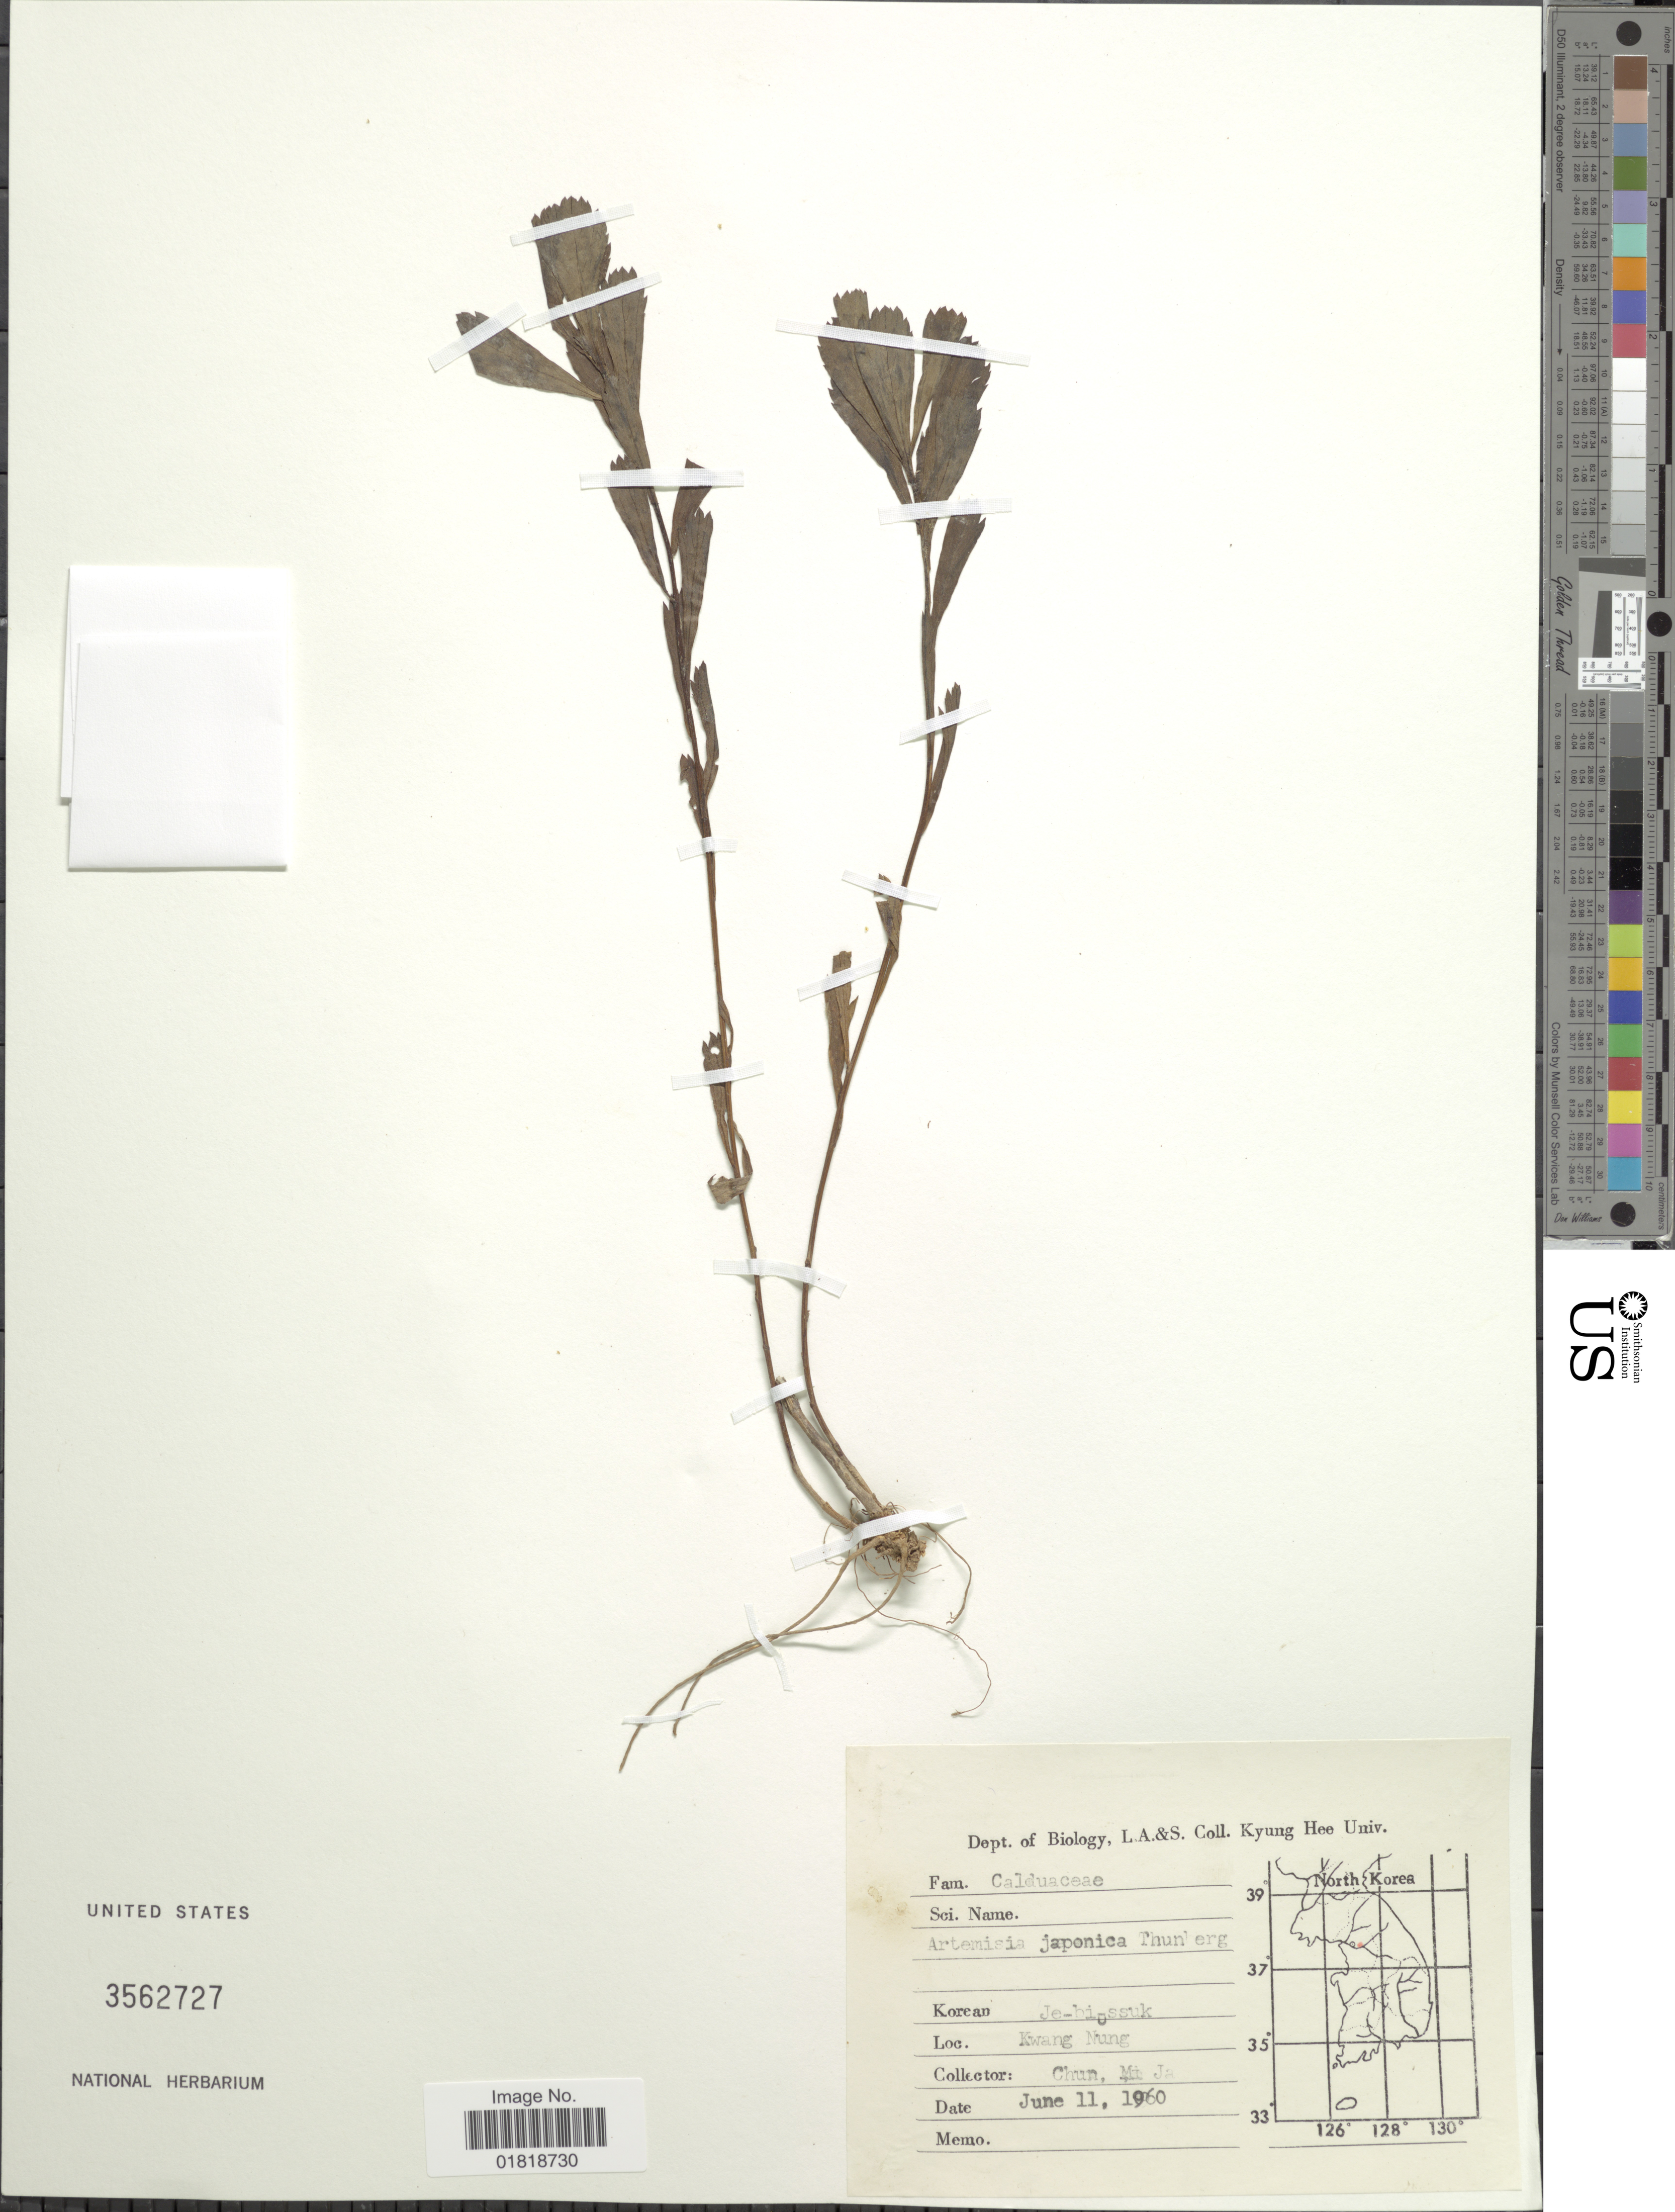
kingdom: Plantae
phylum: Tracheophyta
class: Magnoliopsida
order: Asterales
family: Asteraceae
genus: Artemisia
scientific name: Artemisia japonica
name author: Thunb.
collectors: M. Chun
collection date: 1960-06-11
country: South Korea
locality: Kwang Nung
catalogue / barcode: US 3562727